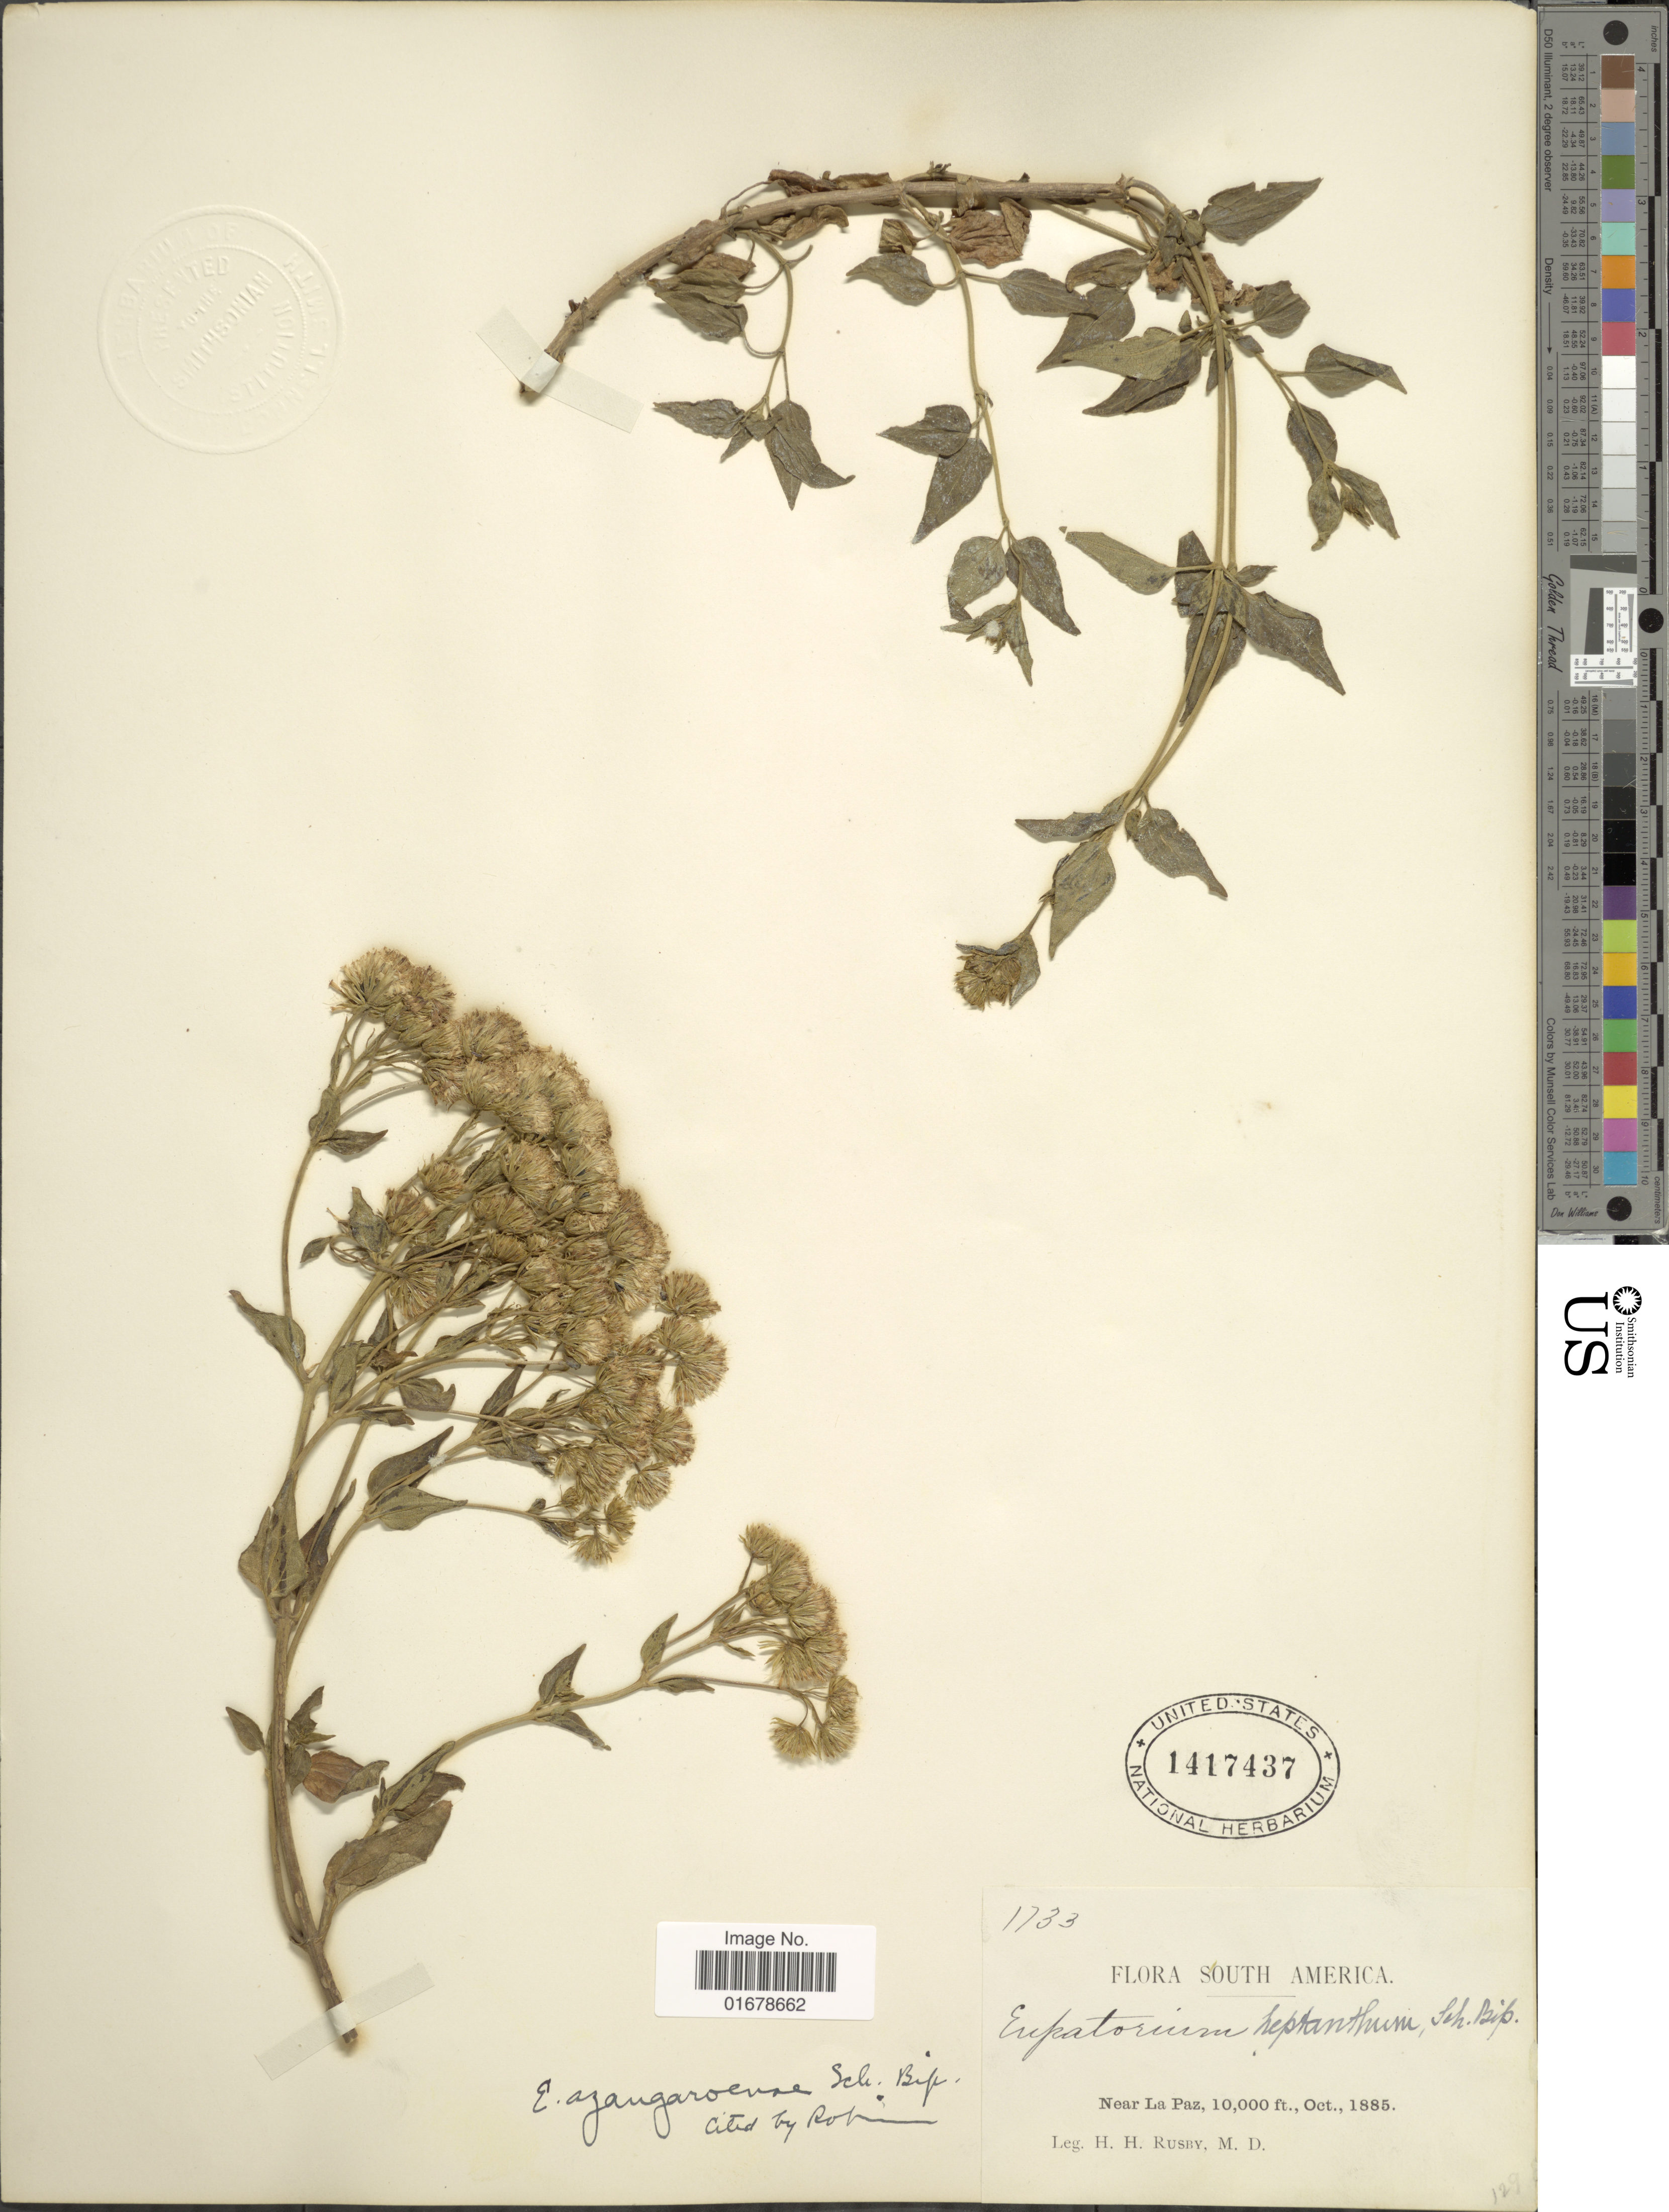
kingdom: Plantae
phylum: Tracheophyta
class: Magnoliopsida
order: Asterales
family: Asteraceae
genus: Ageratina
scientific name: Ageratina azangaroensis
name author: (Sch. Bip. ex Wedd.) R.M. King & H. Rob.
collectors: H. H. Rusby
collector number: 1733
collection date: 1885-10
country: Bolivia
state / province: La Paz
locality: Near La Paz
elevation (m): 3048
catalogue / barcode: US 1417437